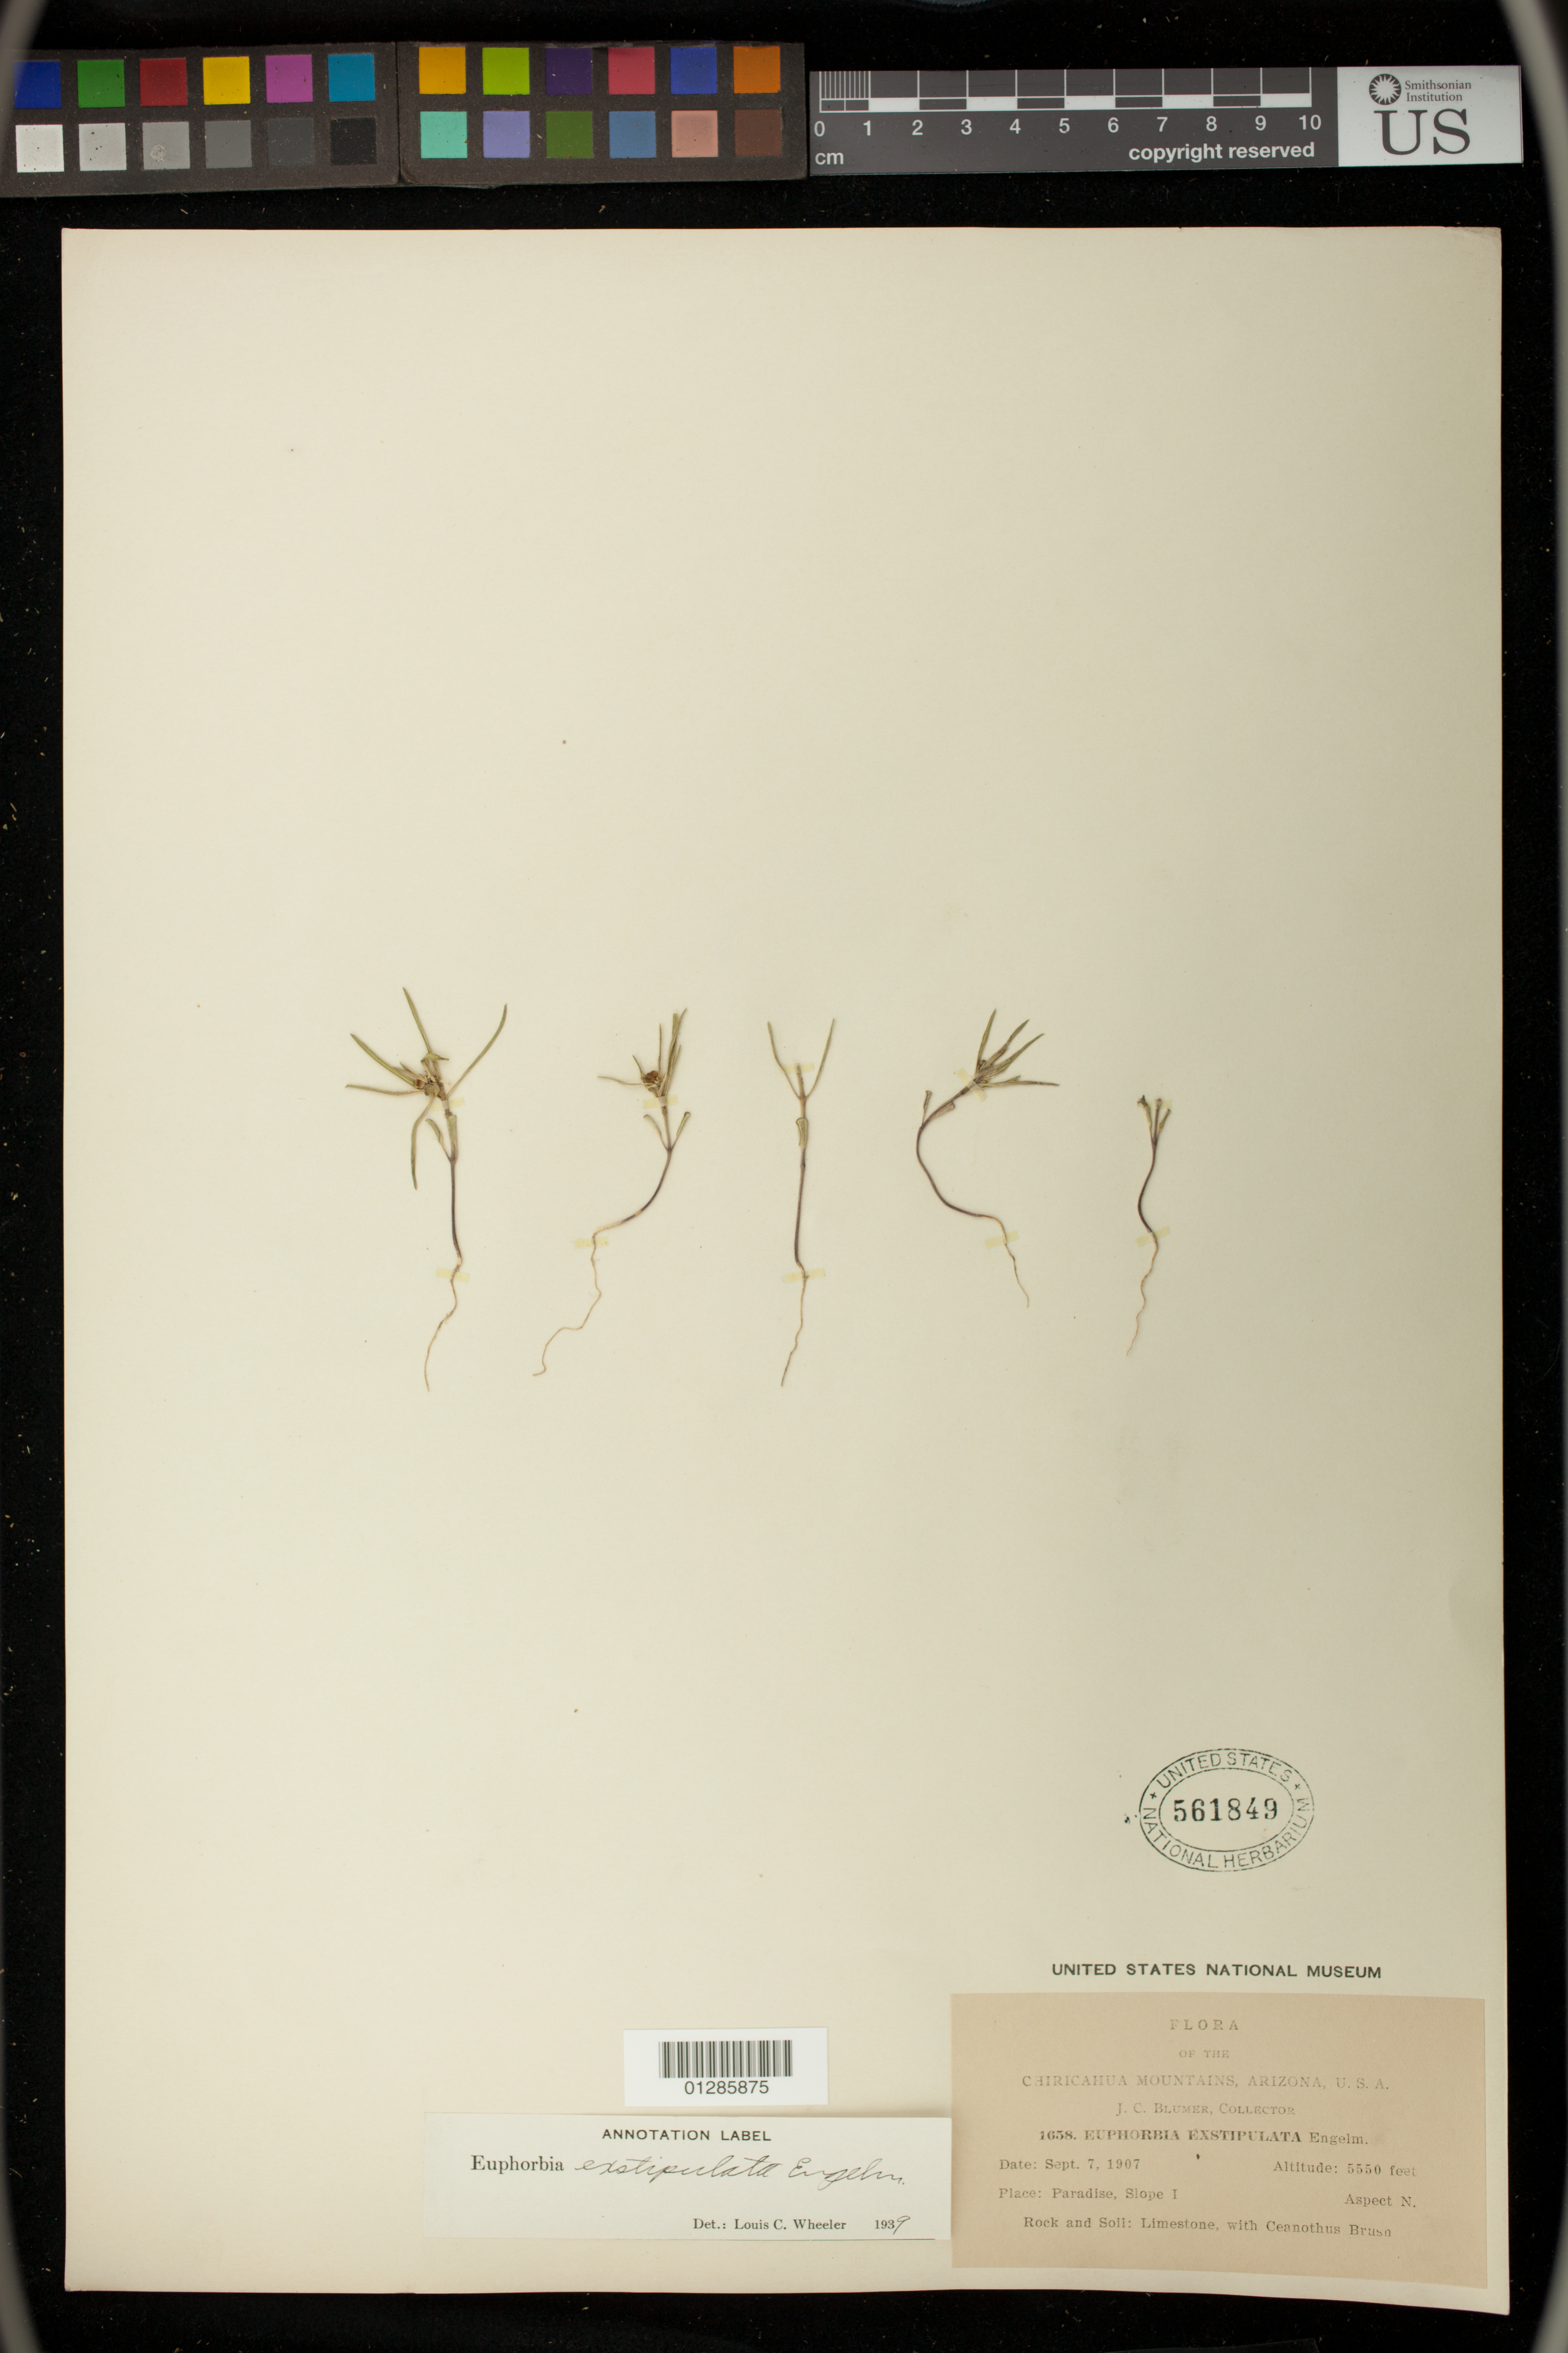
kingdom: Plantae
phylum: Tracheophyta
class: Magnoliopsida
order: Malpighiales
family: Euphorbiaceae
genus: Euphorbia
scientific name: Euphorbia exstipulata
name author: Engelm. in Emory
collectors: J. C. Blumer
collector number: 1658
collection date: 1907-09-07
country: United States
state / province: Arizona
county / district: Cochise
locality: Chiricahua Mountains: Paradise, Slope I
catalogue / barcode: US 561849